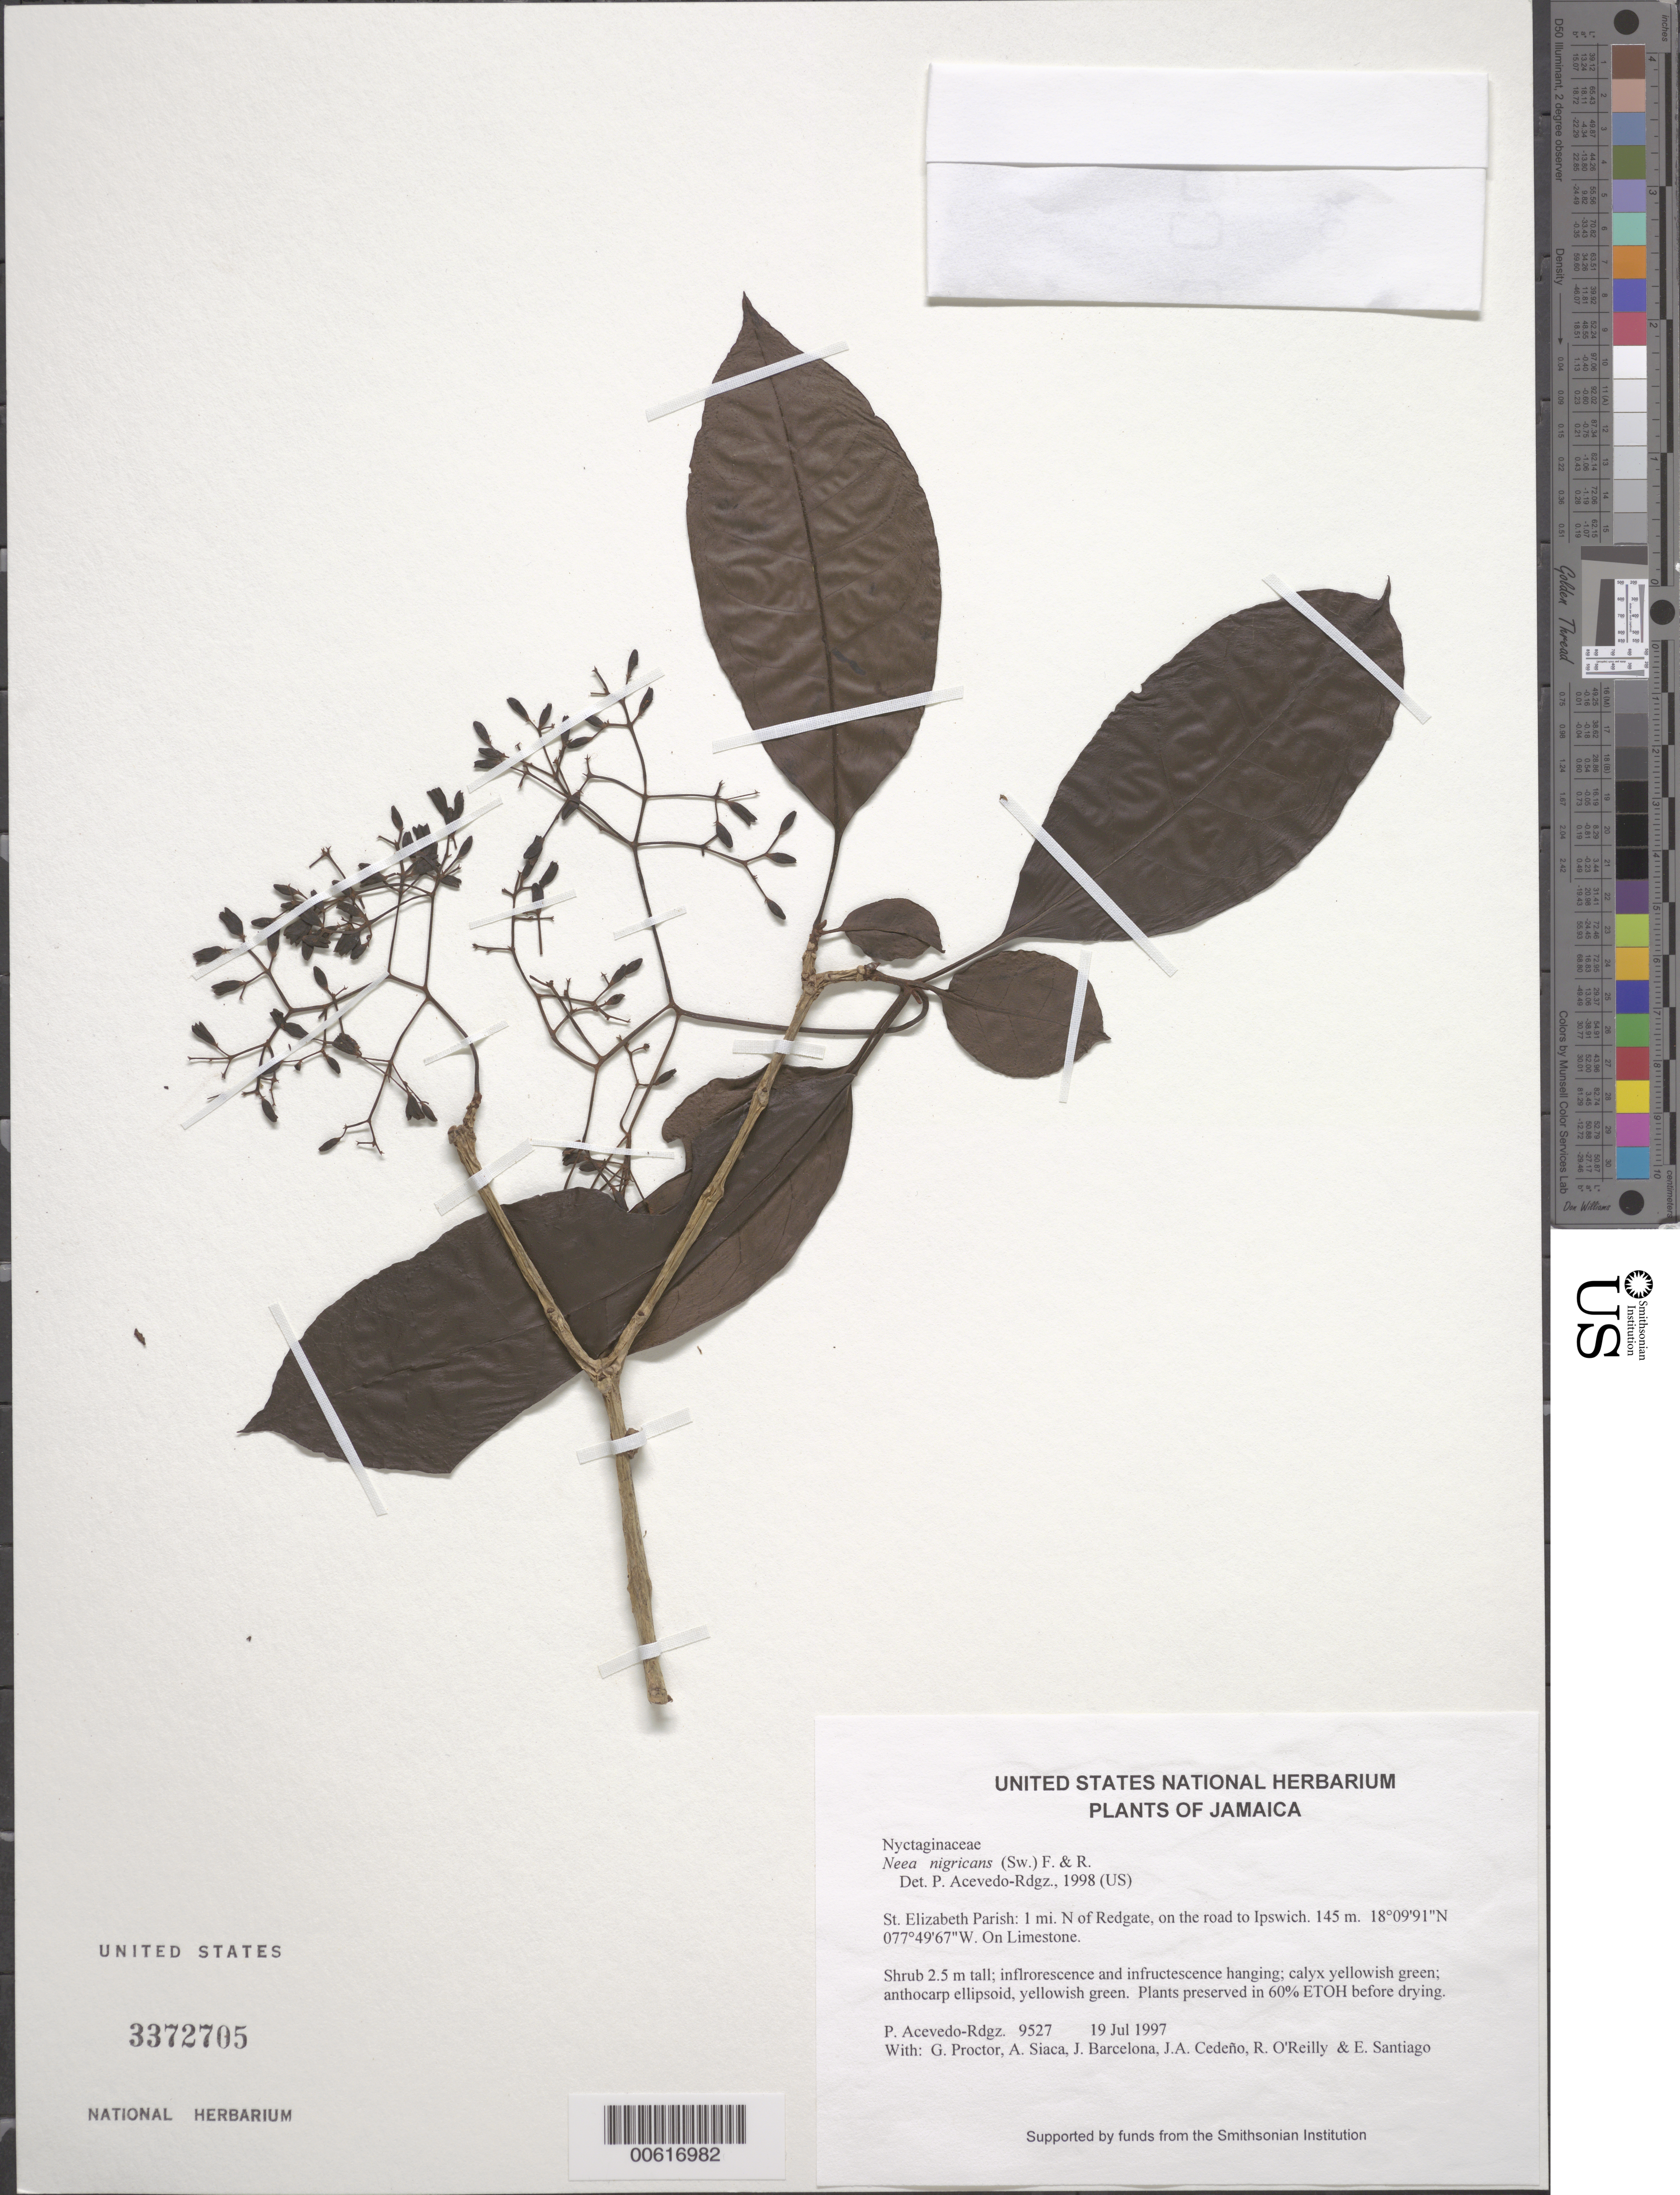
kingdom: Plantae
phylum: Tracheophyta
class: Magnoliopsida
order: Caryophyllales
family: Nyctaginaceae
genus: Neea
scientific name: Neea nigricans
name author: (Sw.) Fawc. & Rendle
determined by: Acevedo-Rodríguez, P., (BOT), Smithsonian Institution - National Museum of Natural History (UNITED STATES)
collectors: P. Acevedo-Rodr., G. R. Proctor, A. Siaca, J. Barcelona, J. A. Cedeño M. & R. O'Reilly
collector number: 9527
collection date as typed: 19 Jul 1997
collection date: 1997-07-19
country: Jamaica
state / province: Saint Elizabeth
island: Jamaica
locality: St. Elizabeth Parish: 1 mi. N of Redgate, on the road to Ipswich.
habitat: On Limestone.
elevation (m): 145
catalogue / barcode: US 3372705